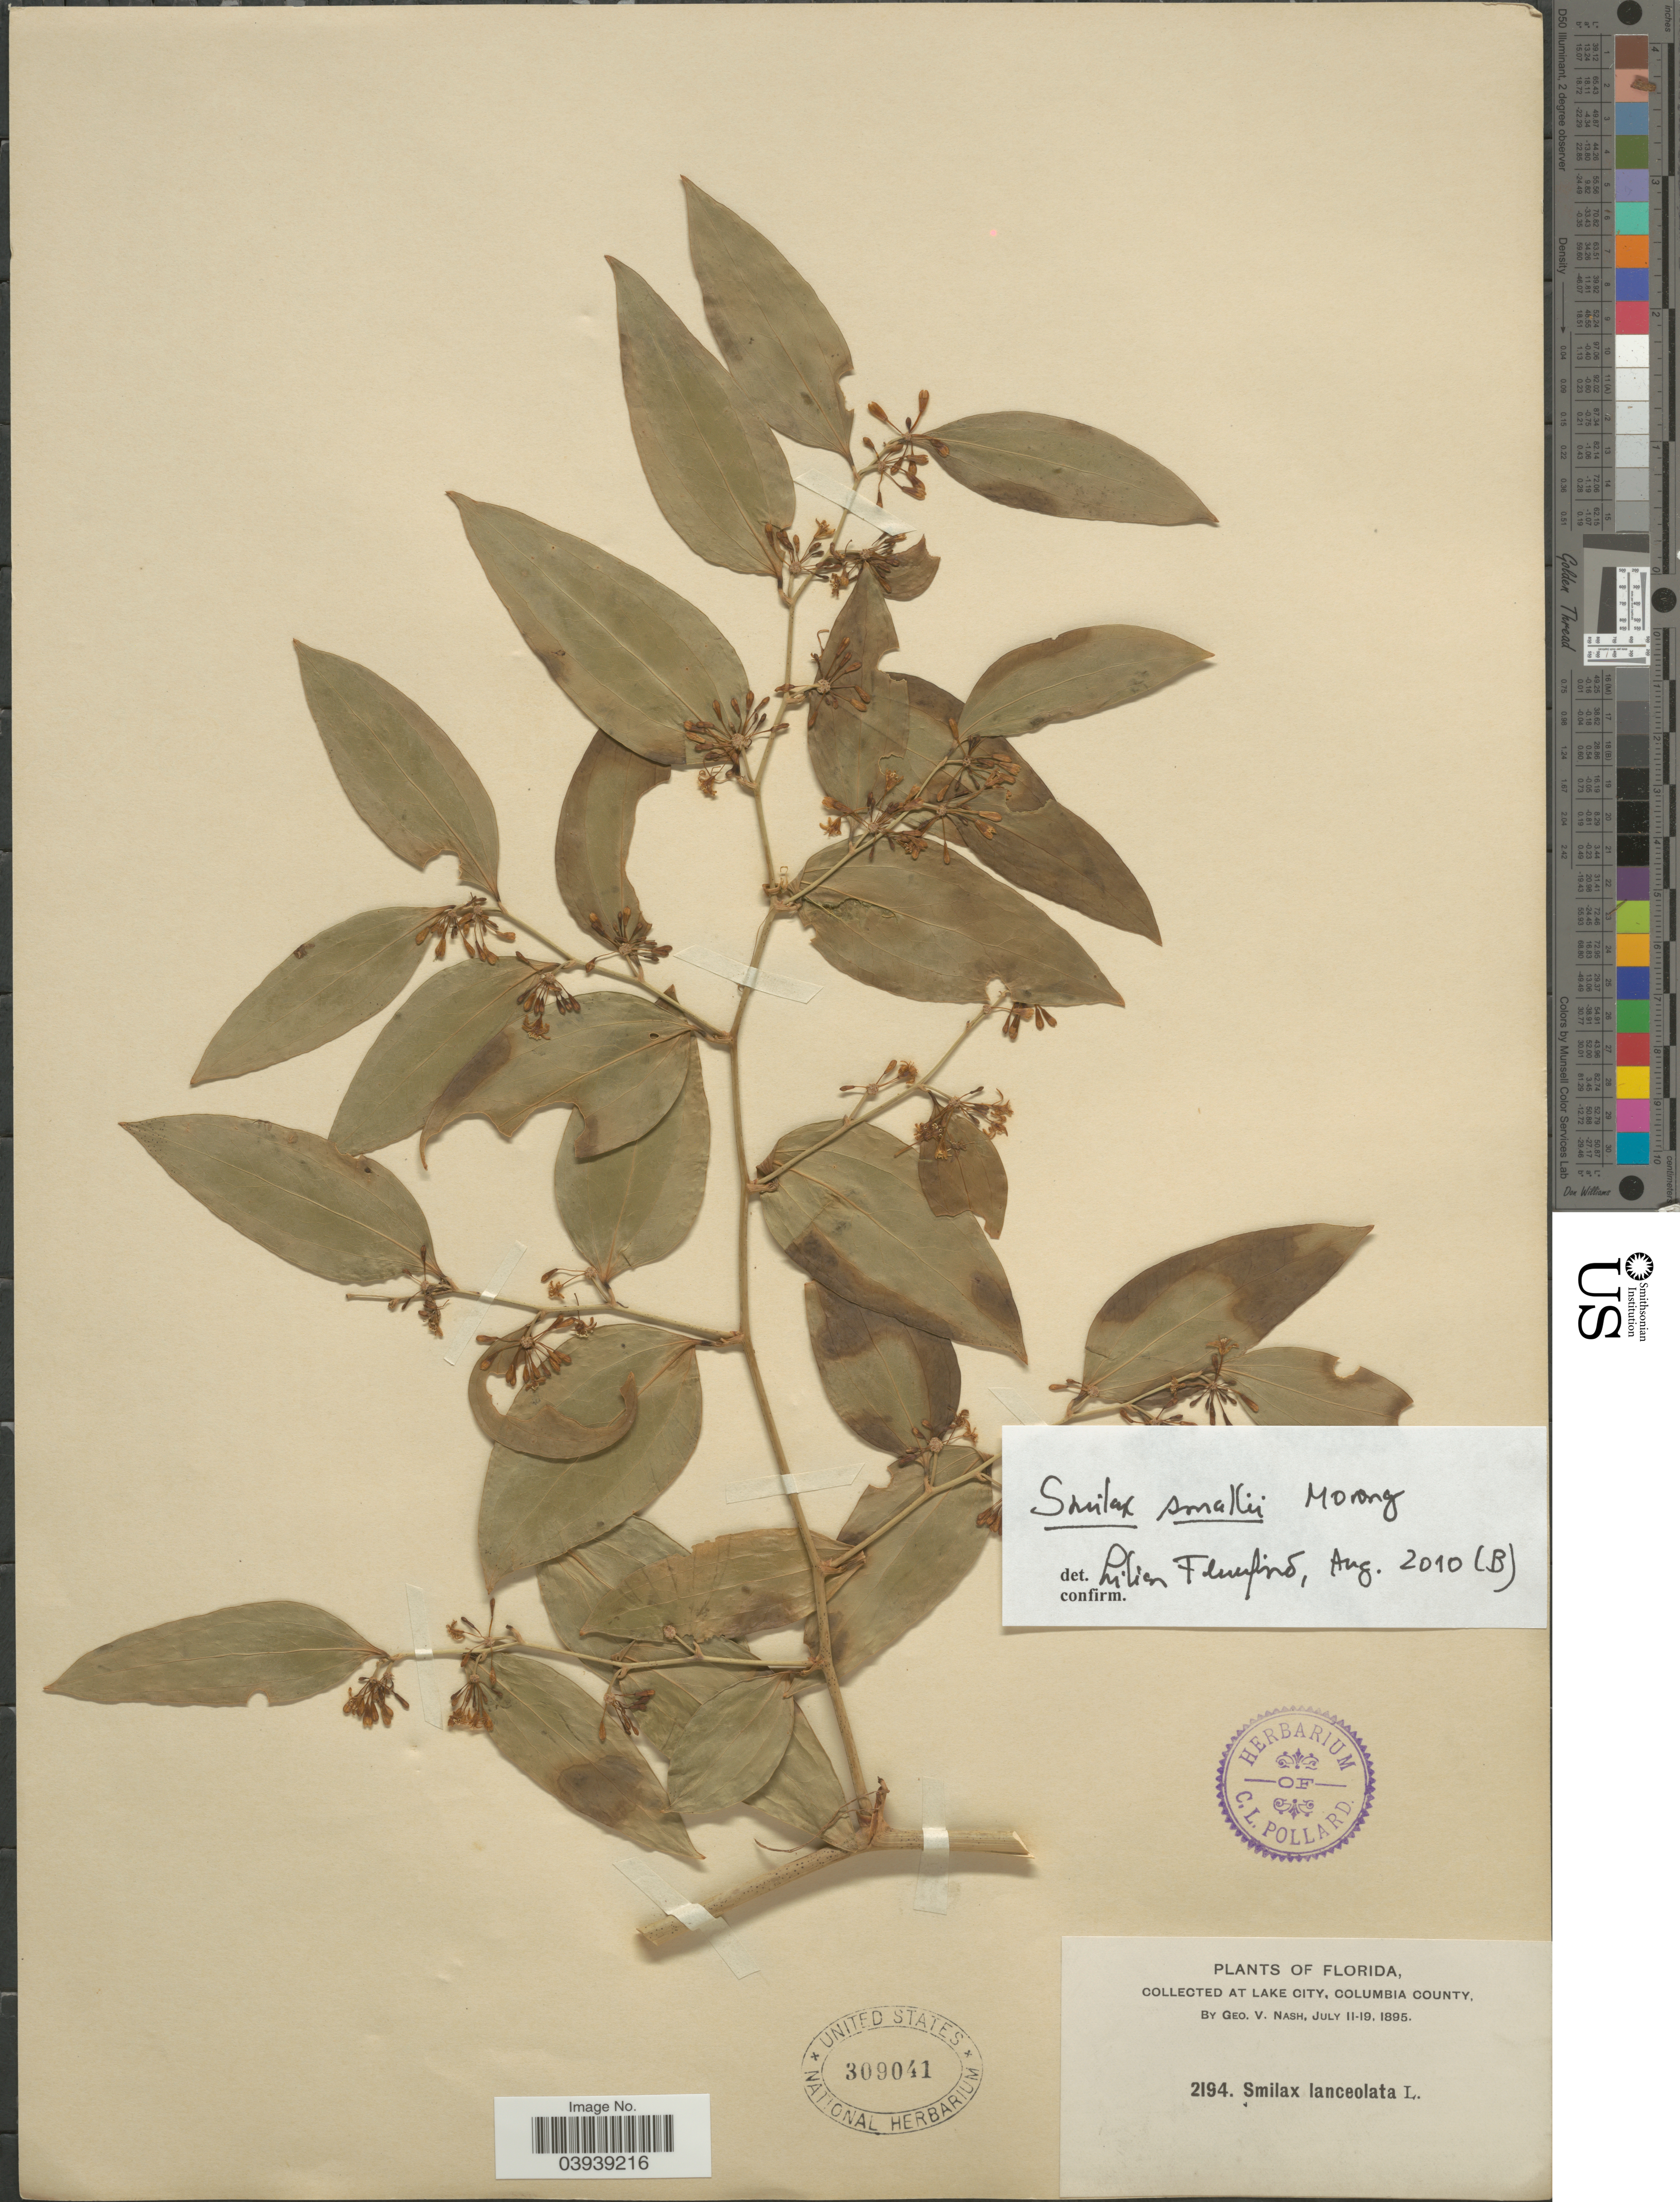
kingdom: Plantae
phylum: Tracheophyta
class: Liliopsida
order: Liliales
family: Smilacaceae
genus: Smilax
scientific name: Smilax smallii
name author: Morong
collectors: G. V. Nash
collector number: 2194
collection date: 1895-07-11/1895-07-19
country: United States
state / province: Florida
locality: Lake City, Columbia County.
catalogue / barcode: US 309041